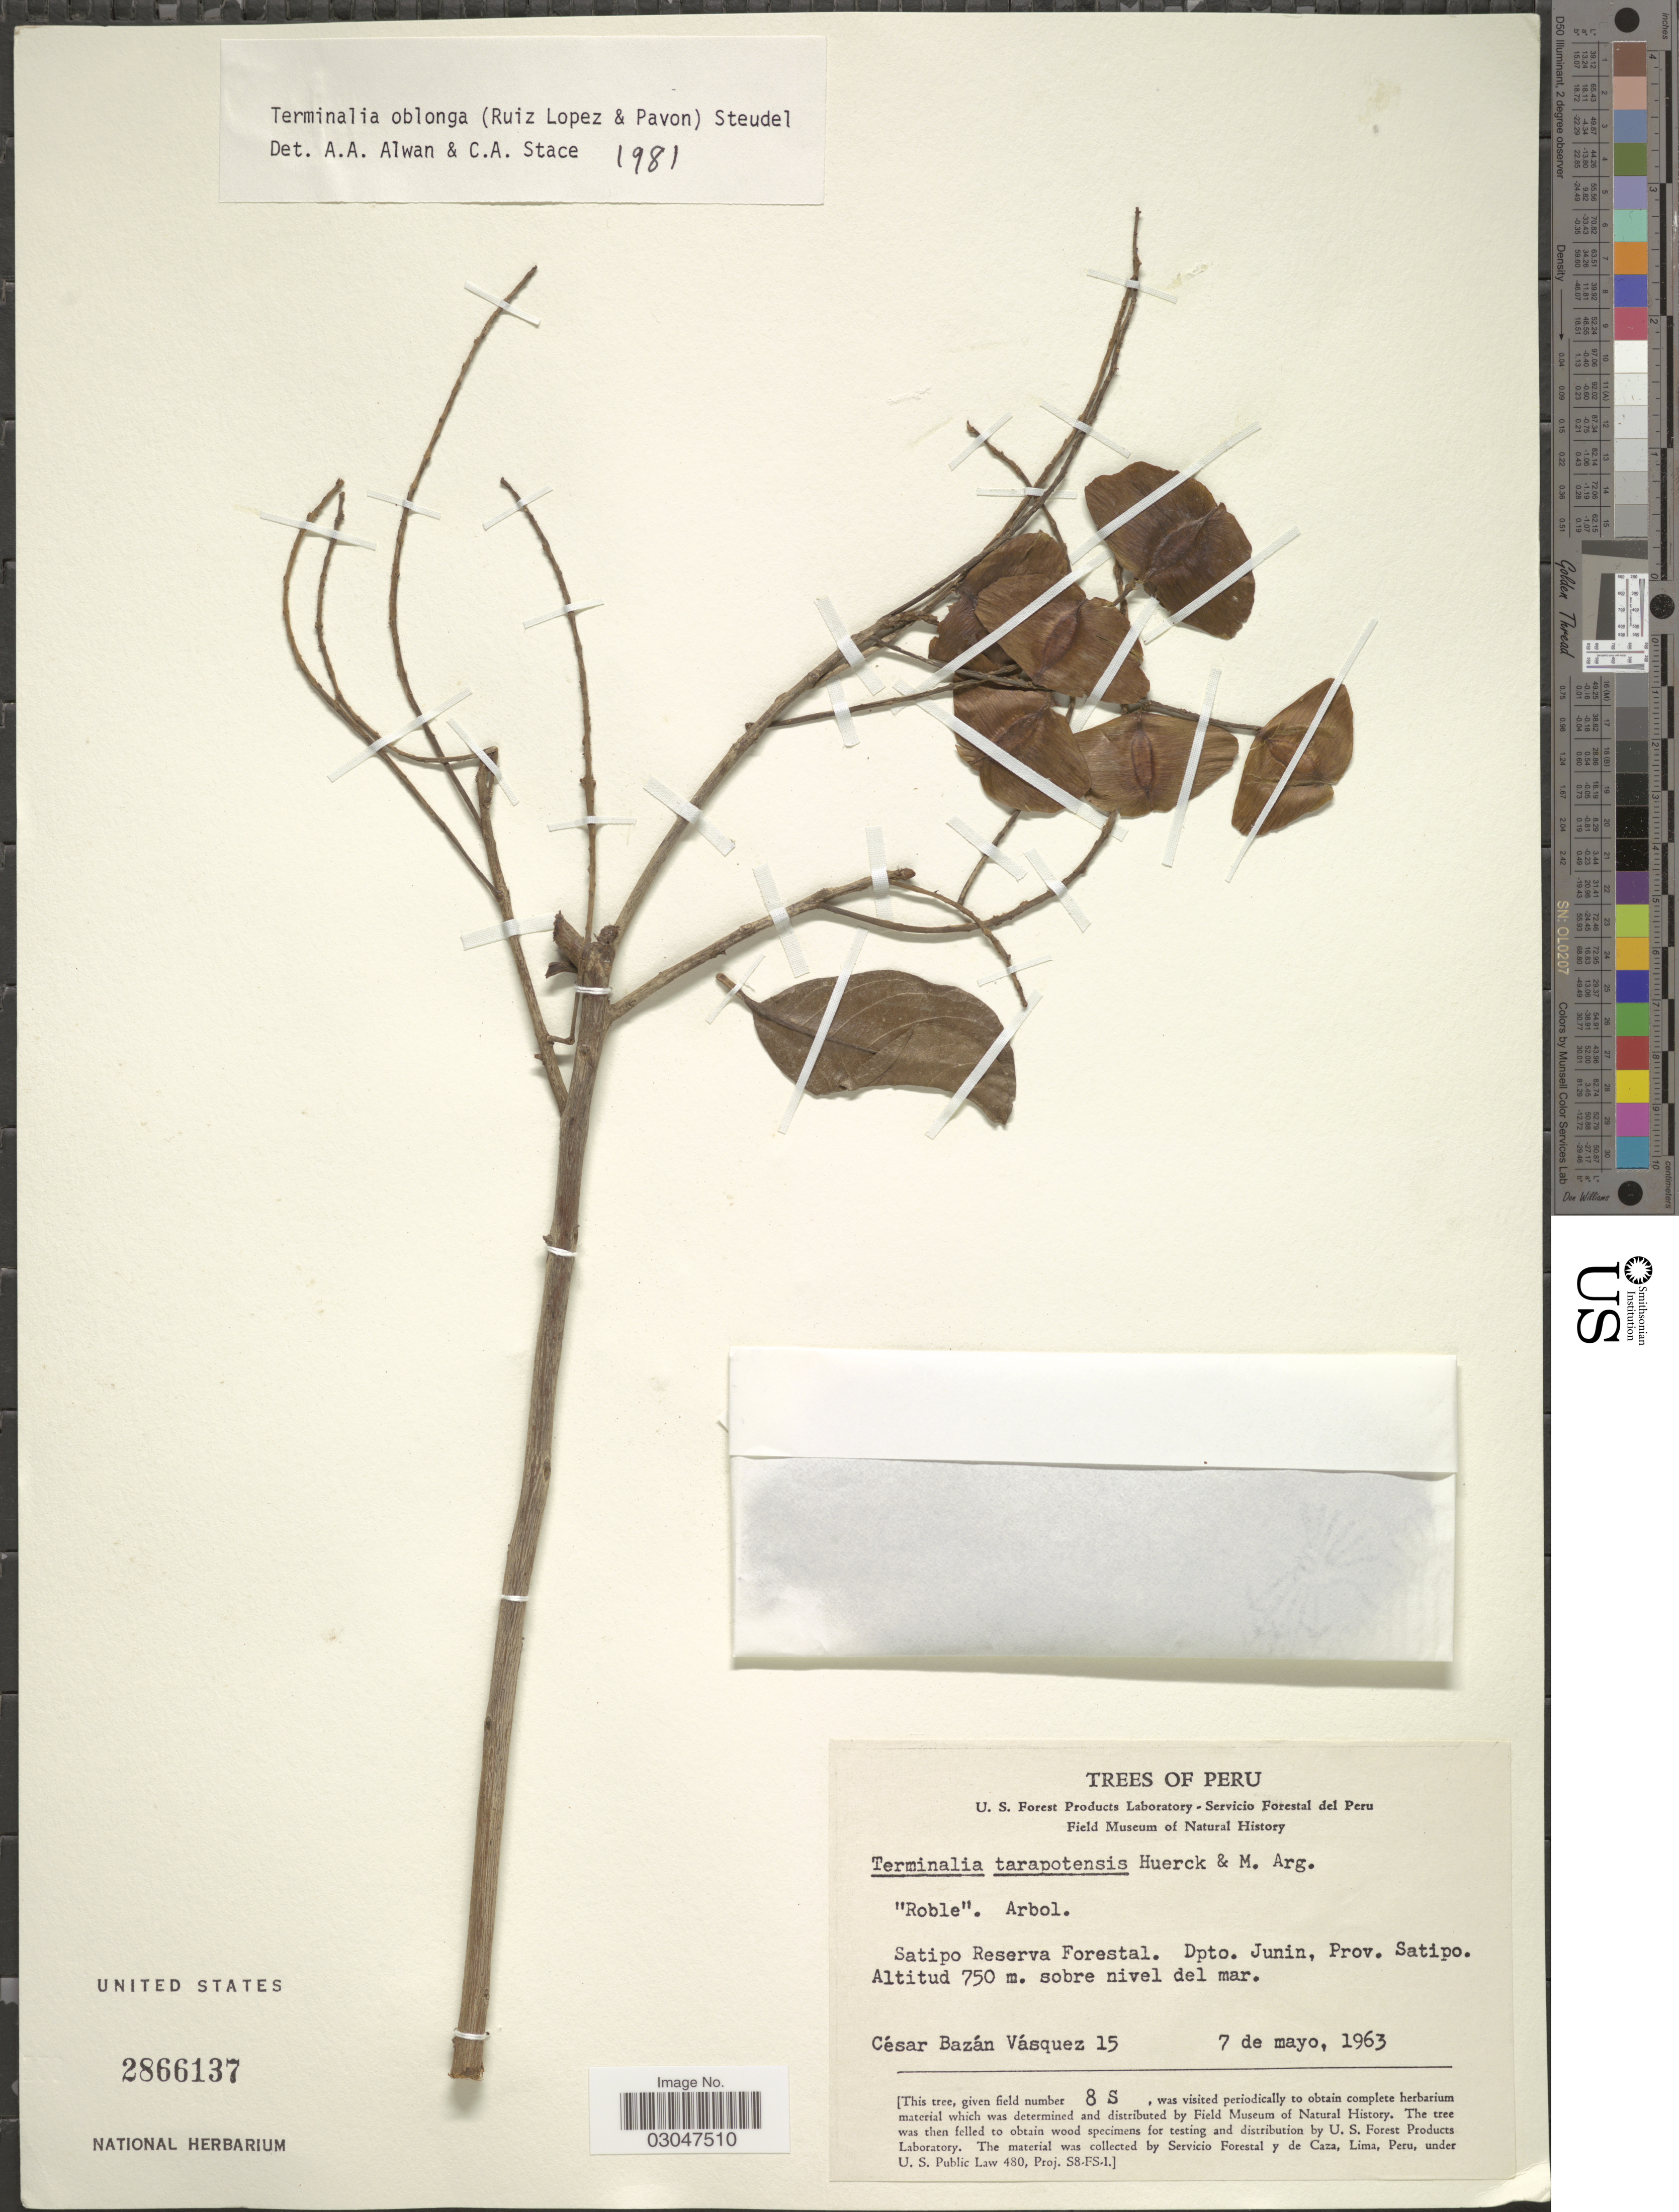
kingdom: Plantae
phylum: Tracheophyta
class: Magnoliopsida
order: Myrtales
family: Combretaceae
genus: Terminalia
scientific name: Terminalia oblonga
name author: (Ruiz & Pav.) Steud.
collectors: C. Bazan-Vasquez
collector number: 15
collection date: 1963-05-07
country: Peru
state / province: Junín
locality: Satipo Reserva Forestal. Dpto. Junin, Prov. Satipo.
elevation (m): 750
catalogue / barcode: US 2866137